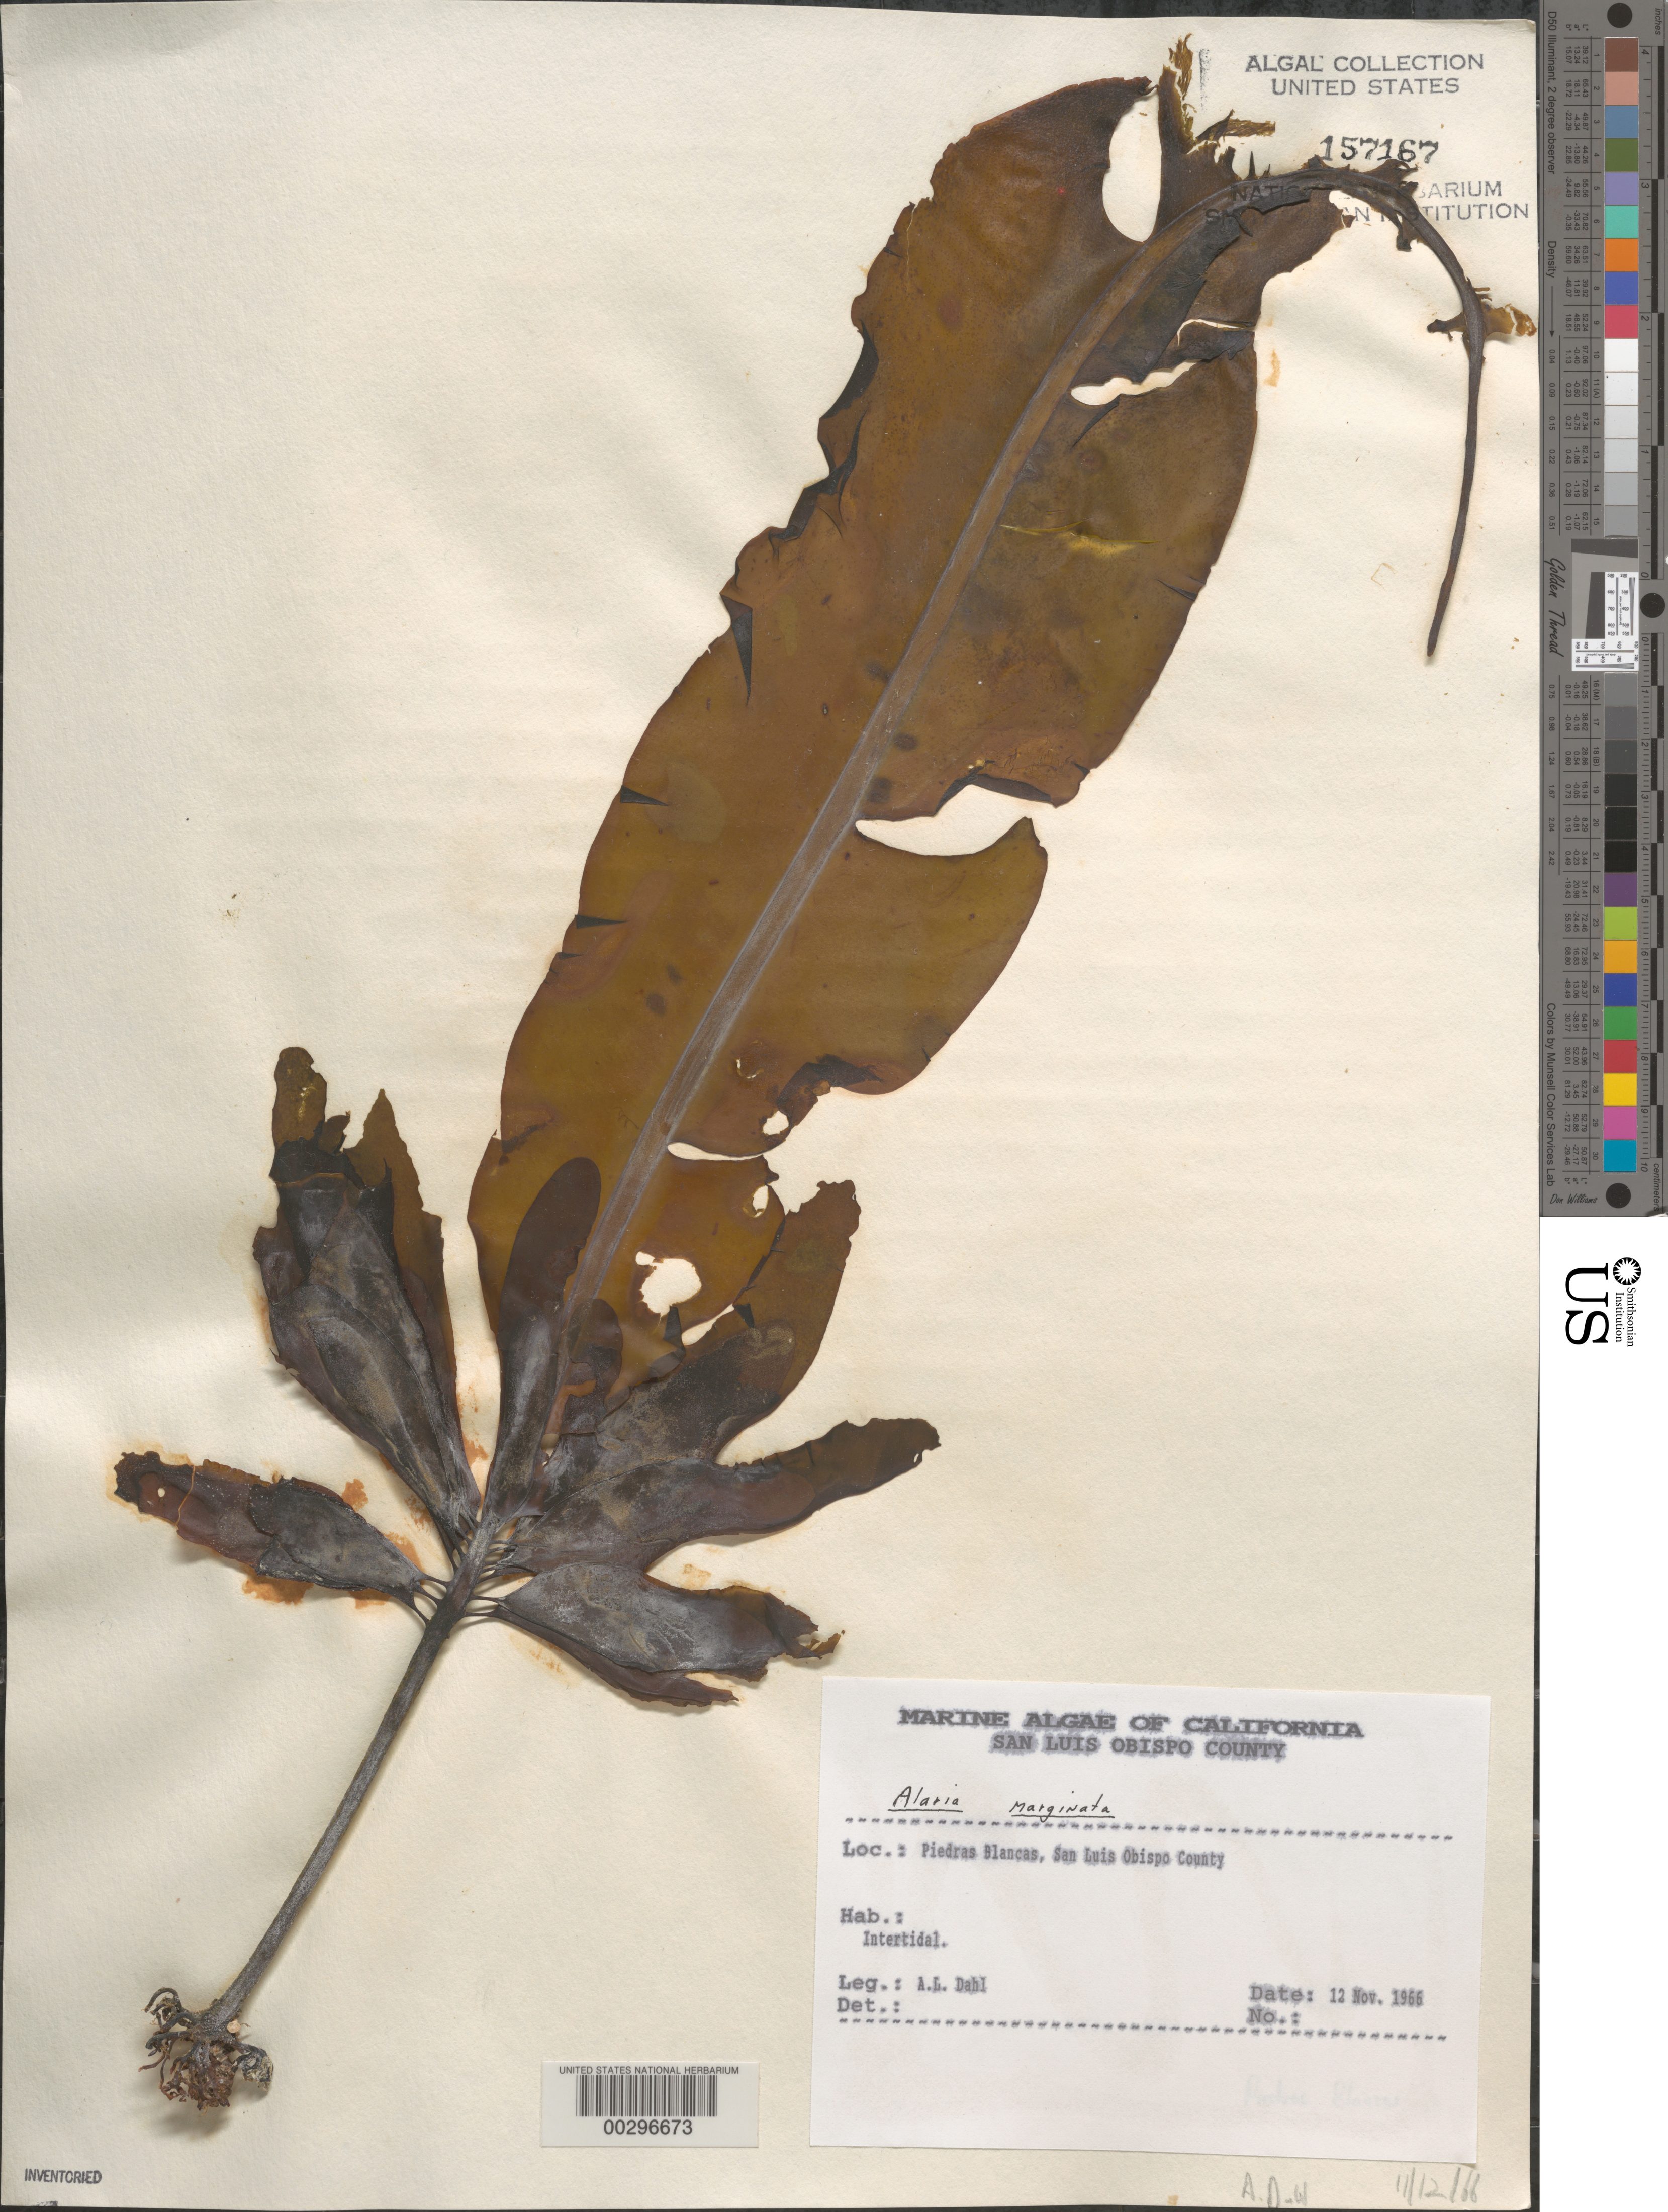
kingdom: Chromista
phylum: Ochrophyta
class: Phaeophyceae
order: Laminariales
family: Alariaceae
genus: Alaria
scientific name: Alaria marginata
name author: Ruiz & Pav.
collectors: A. Dahl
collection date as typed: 12 Nov 1966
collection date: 1966-11-12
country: United States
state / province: California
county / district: San Luis Obispo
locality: Piedras Blancas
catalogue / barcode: US 157167